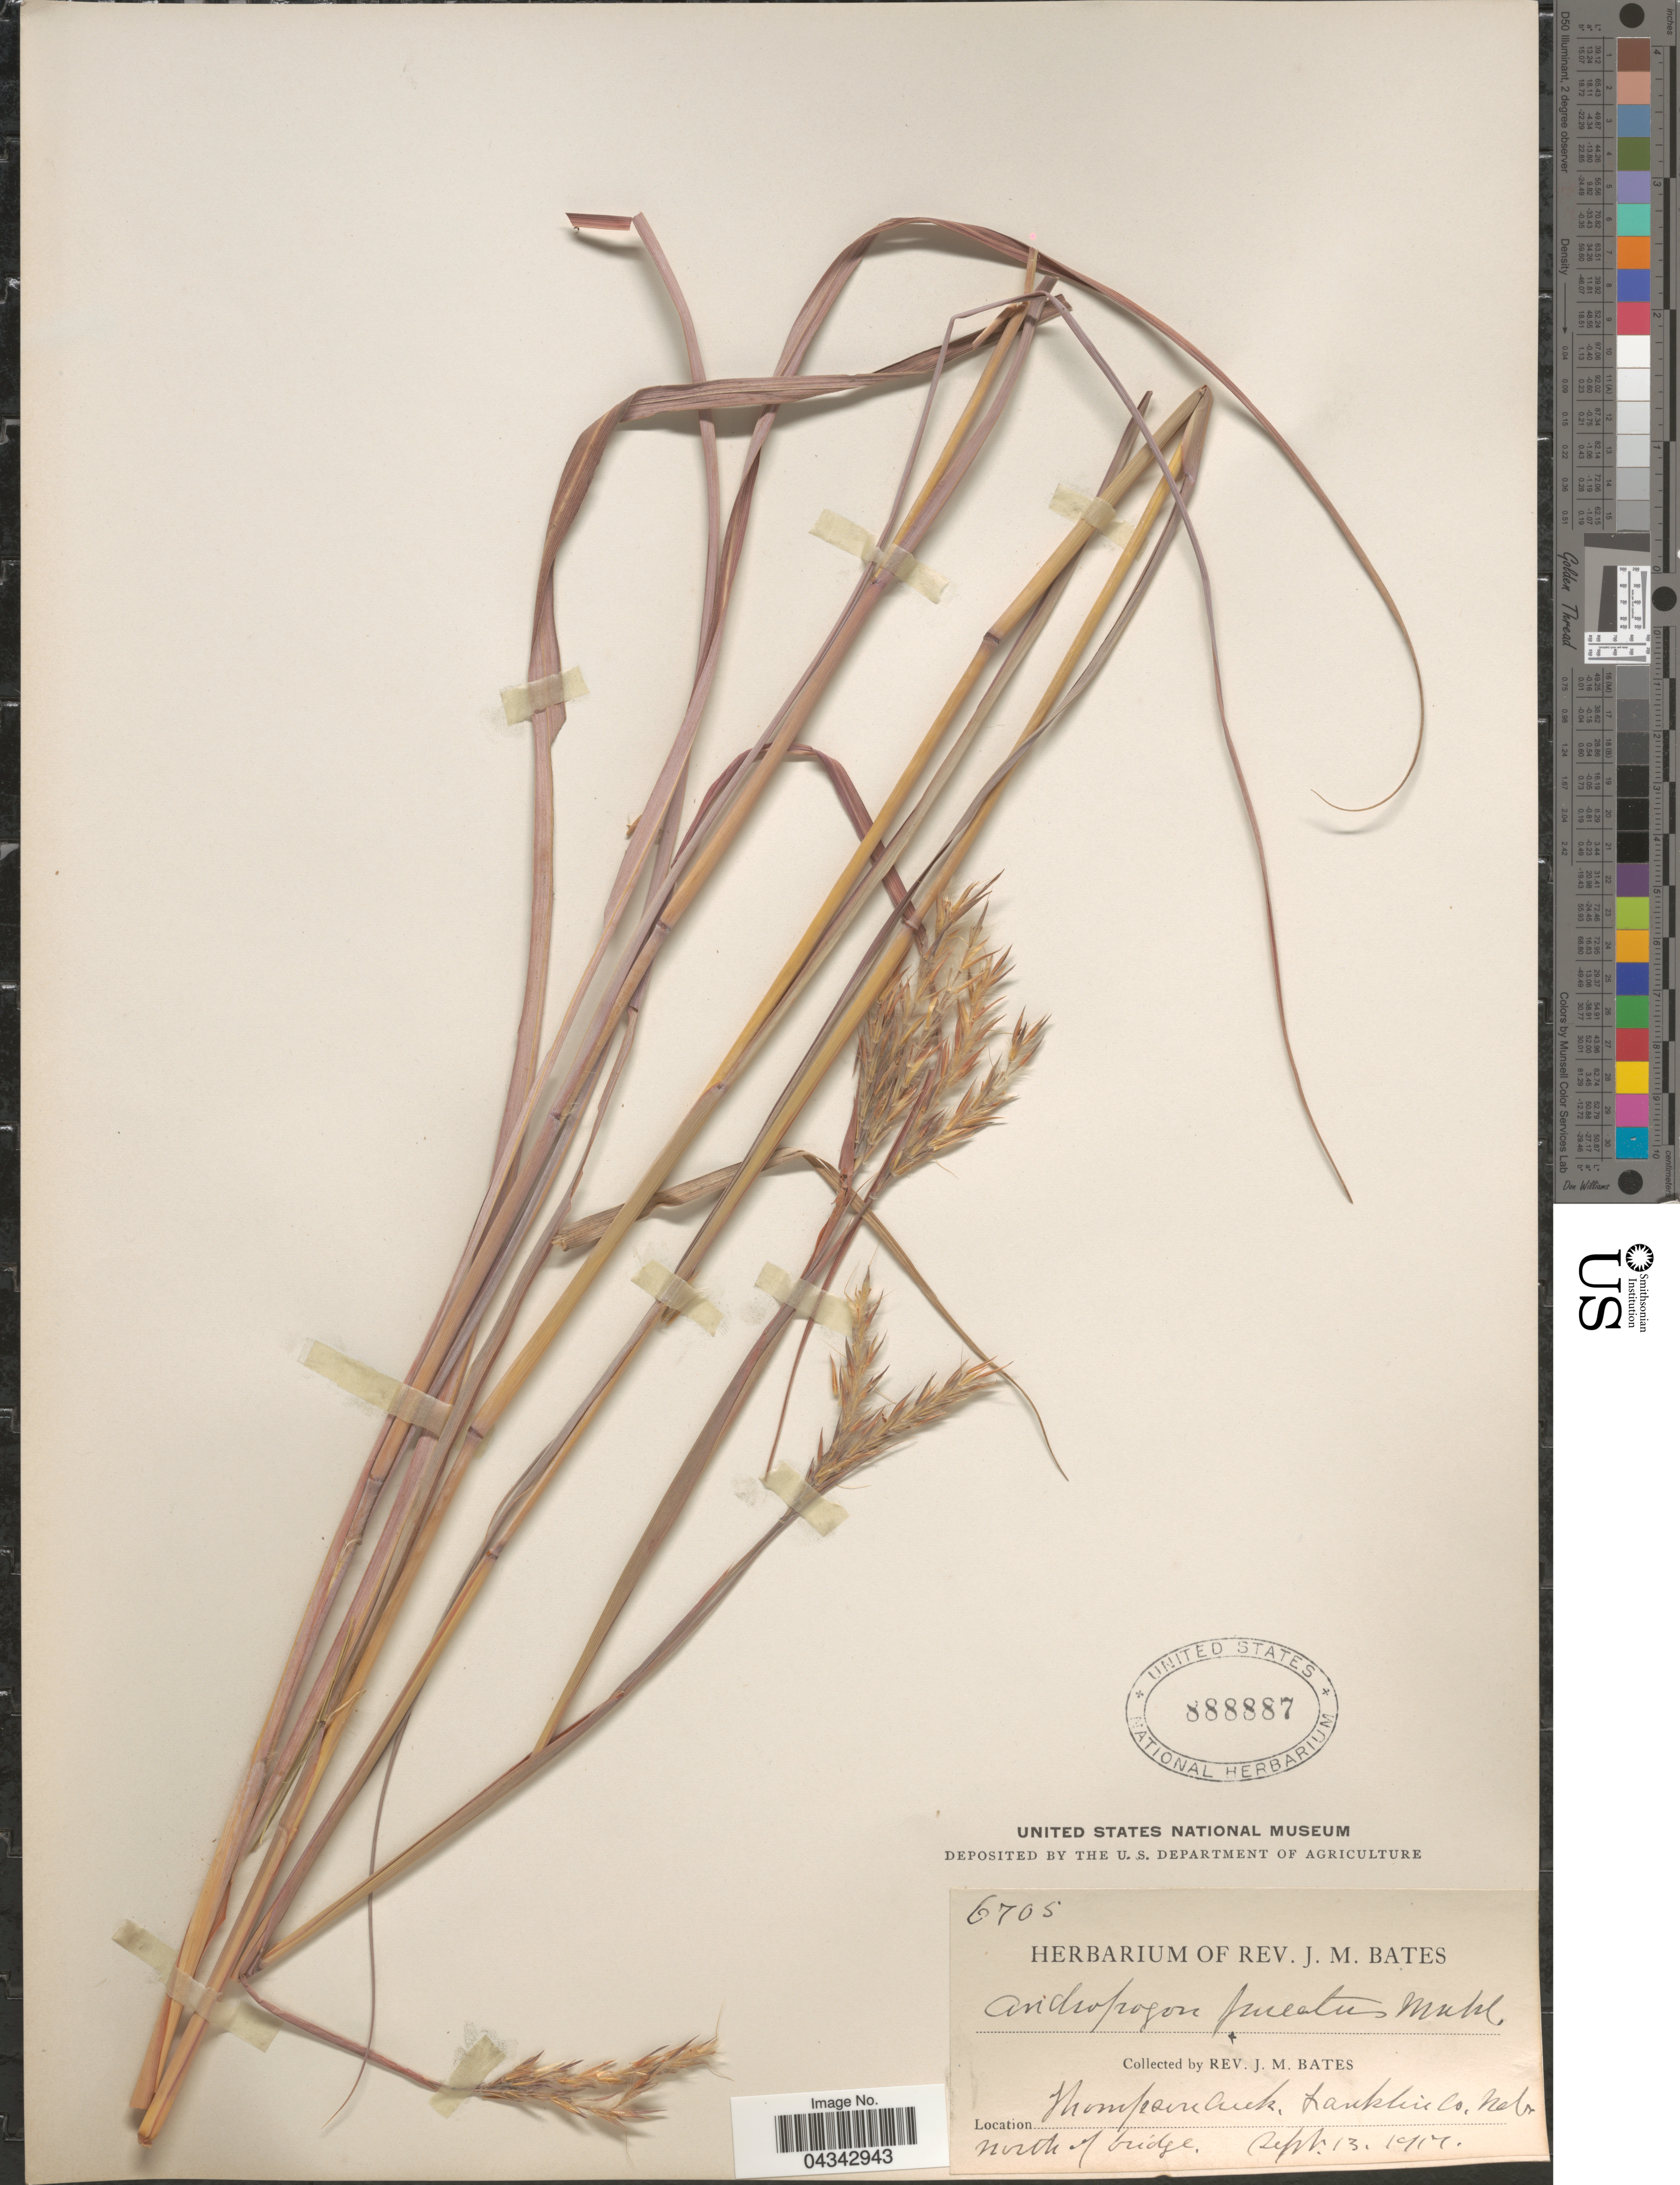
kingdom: Plantae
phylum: Tracheophyta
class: Liliopsida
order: Poales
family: Poaceae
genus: Andropogon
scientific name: Andropogon gerardii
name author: Vitman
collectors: J. Bates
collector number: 6705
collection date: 1917-09-13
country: United States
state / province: Nebraska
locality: Thompson Creek, Franklin Co., north of bridge.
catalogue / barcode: US 888887